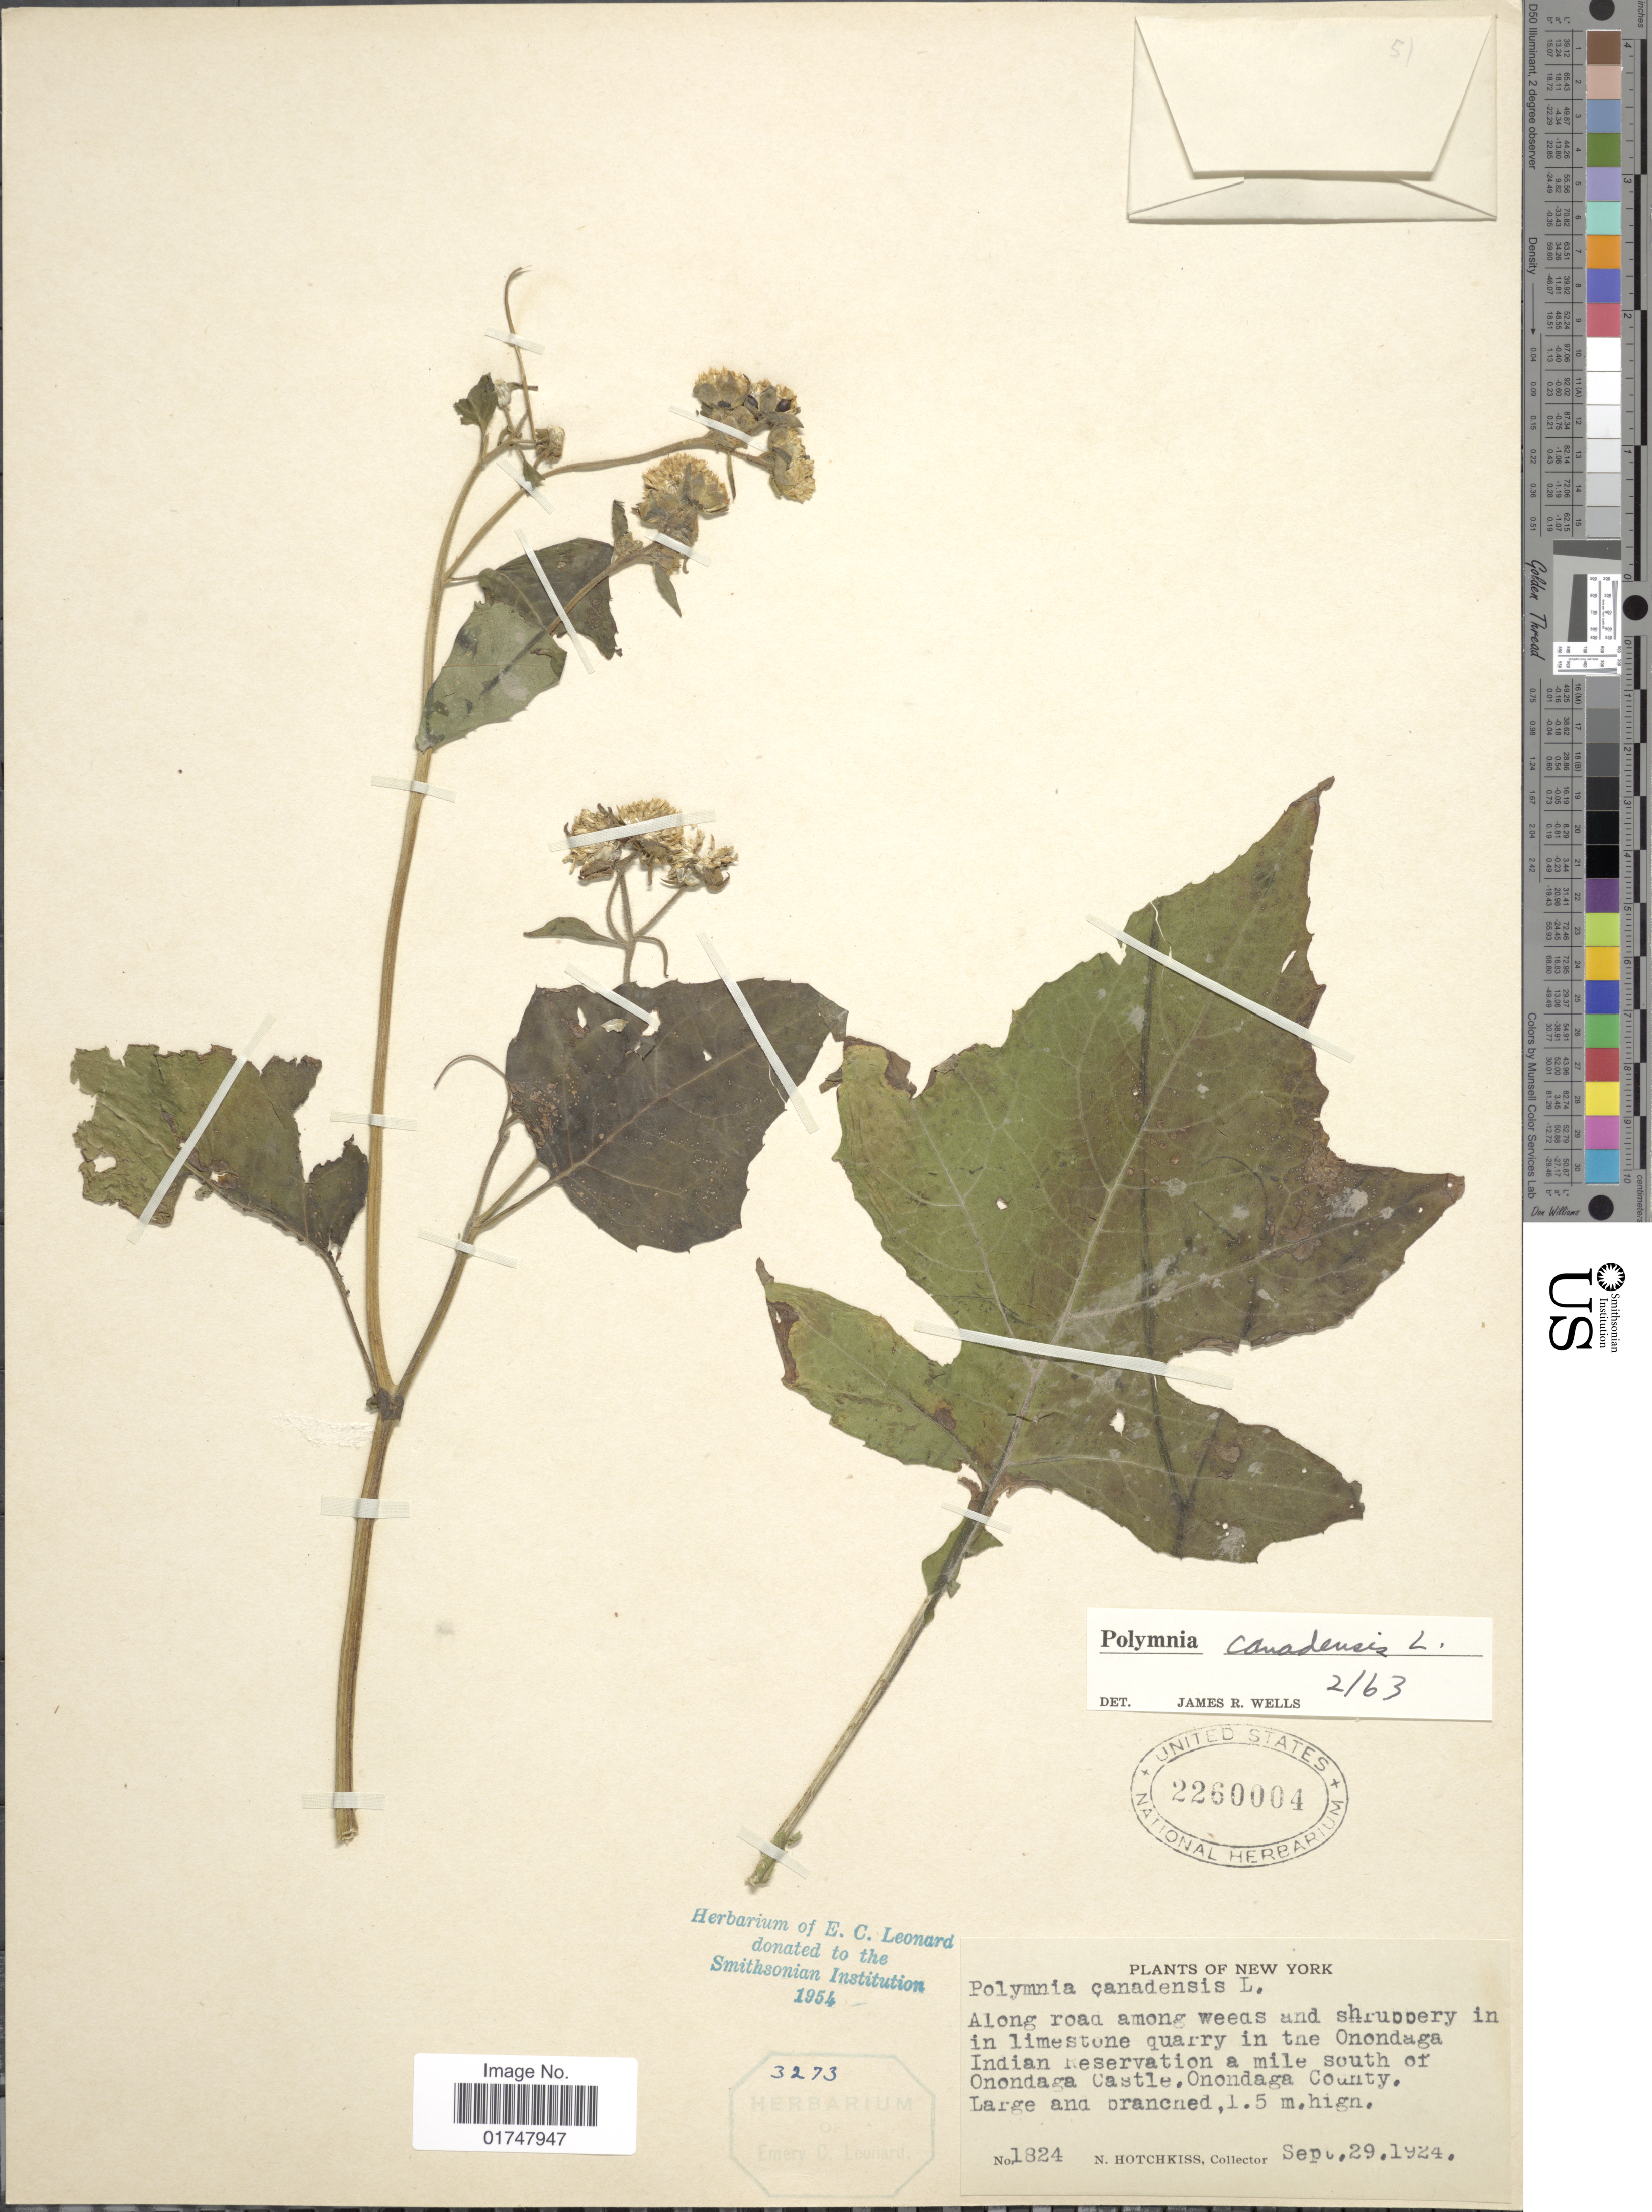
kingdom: Plantae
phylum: Tracheophyta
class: Magnoliopsida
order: Asterales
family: Asteraceae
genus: Polymnia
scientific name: Polymnia canadensis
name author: L.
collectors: N. Hotchkiss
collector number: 1824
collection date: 1924-09-29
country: United States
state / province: New York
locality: Along road among weeds and shrubbery in limestone Quarry in the Onondaga Indian Reservation a mile south of Onondaga Castle. Onondaga County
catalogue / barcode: US 2260004